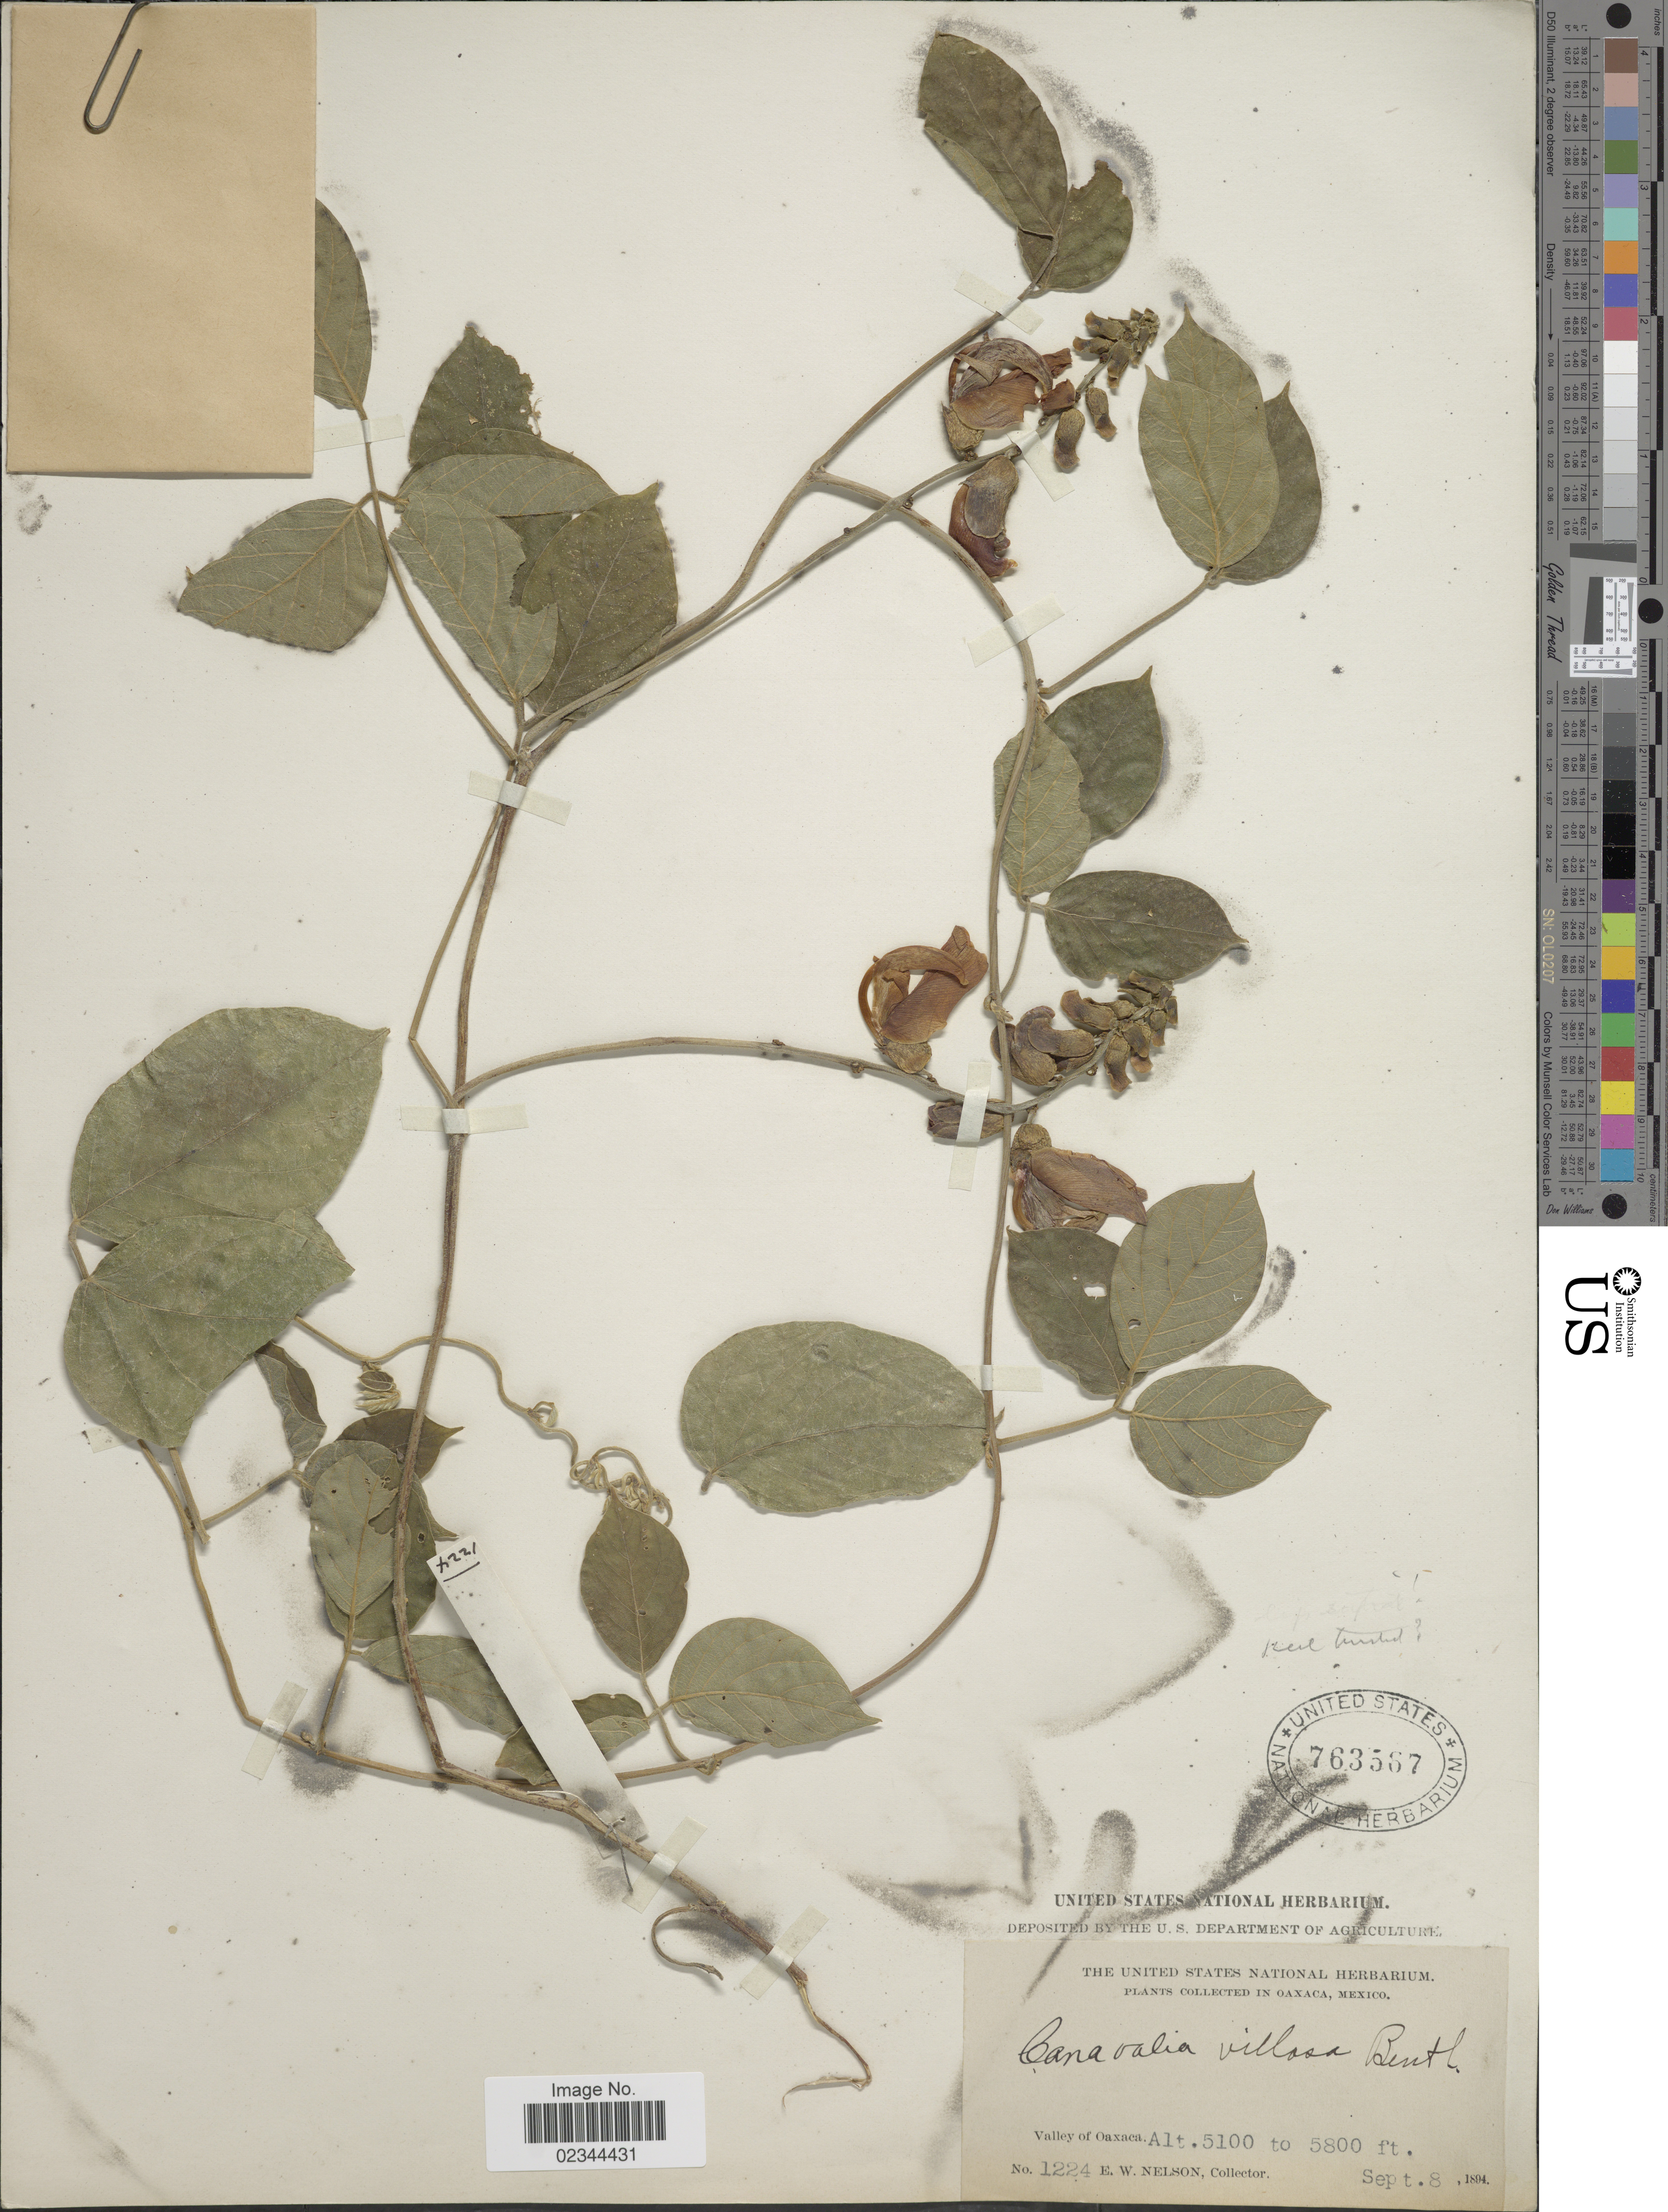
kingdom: Plantae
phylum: Tracheophyta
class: Magnoliopsida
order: Fabales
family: Fabaceae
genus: Canavalia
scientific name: Canavalia villosa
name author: Benth.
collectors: E. W. Nelson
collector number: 1224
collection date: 1894-09-08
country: Mexico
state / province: Oaxaca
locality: Valley of Oaxaca.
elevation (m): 1554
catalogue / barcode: US 763567